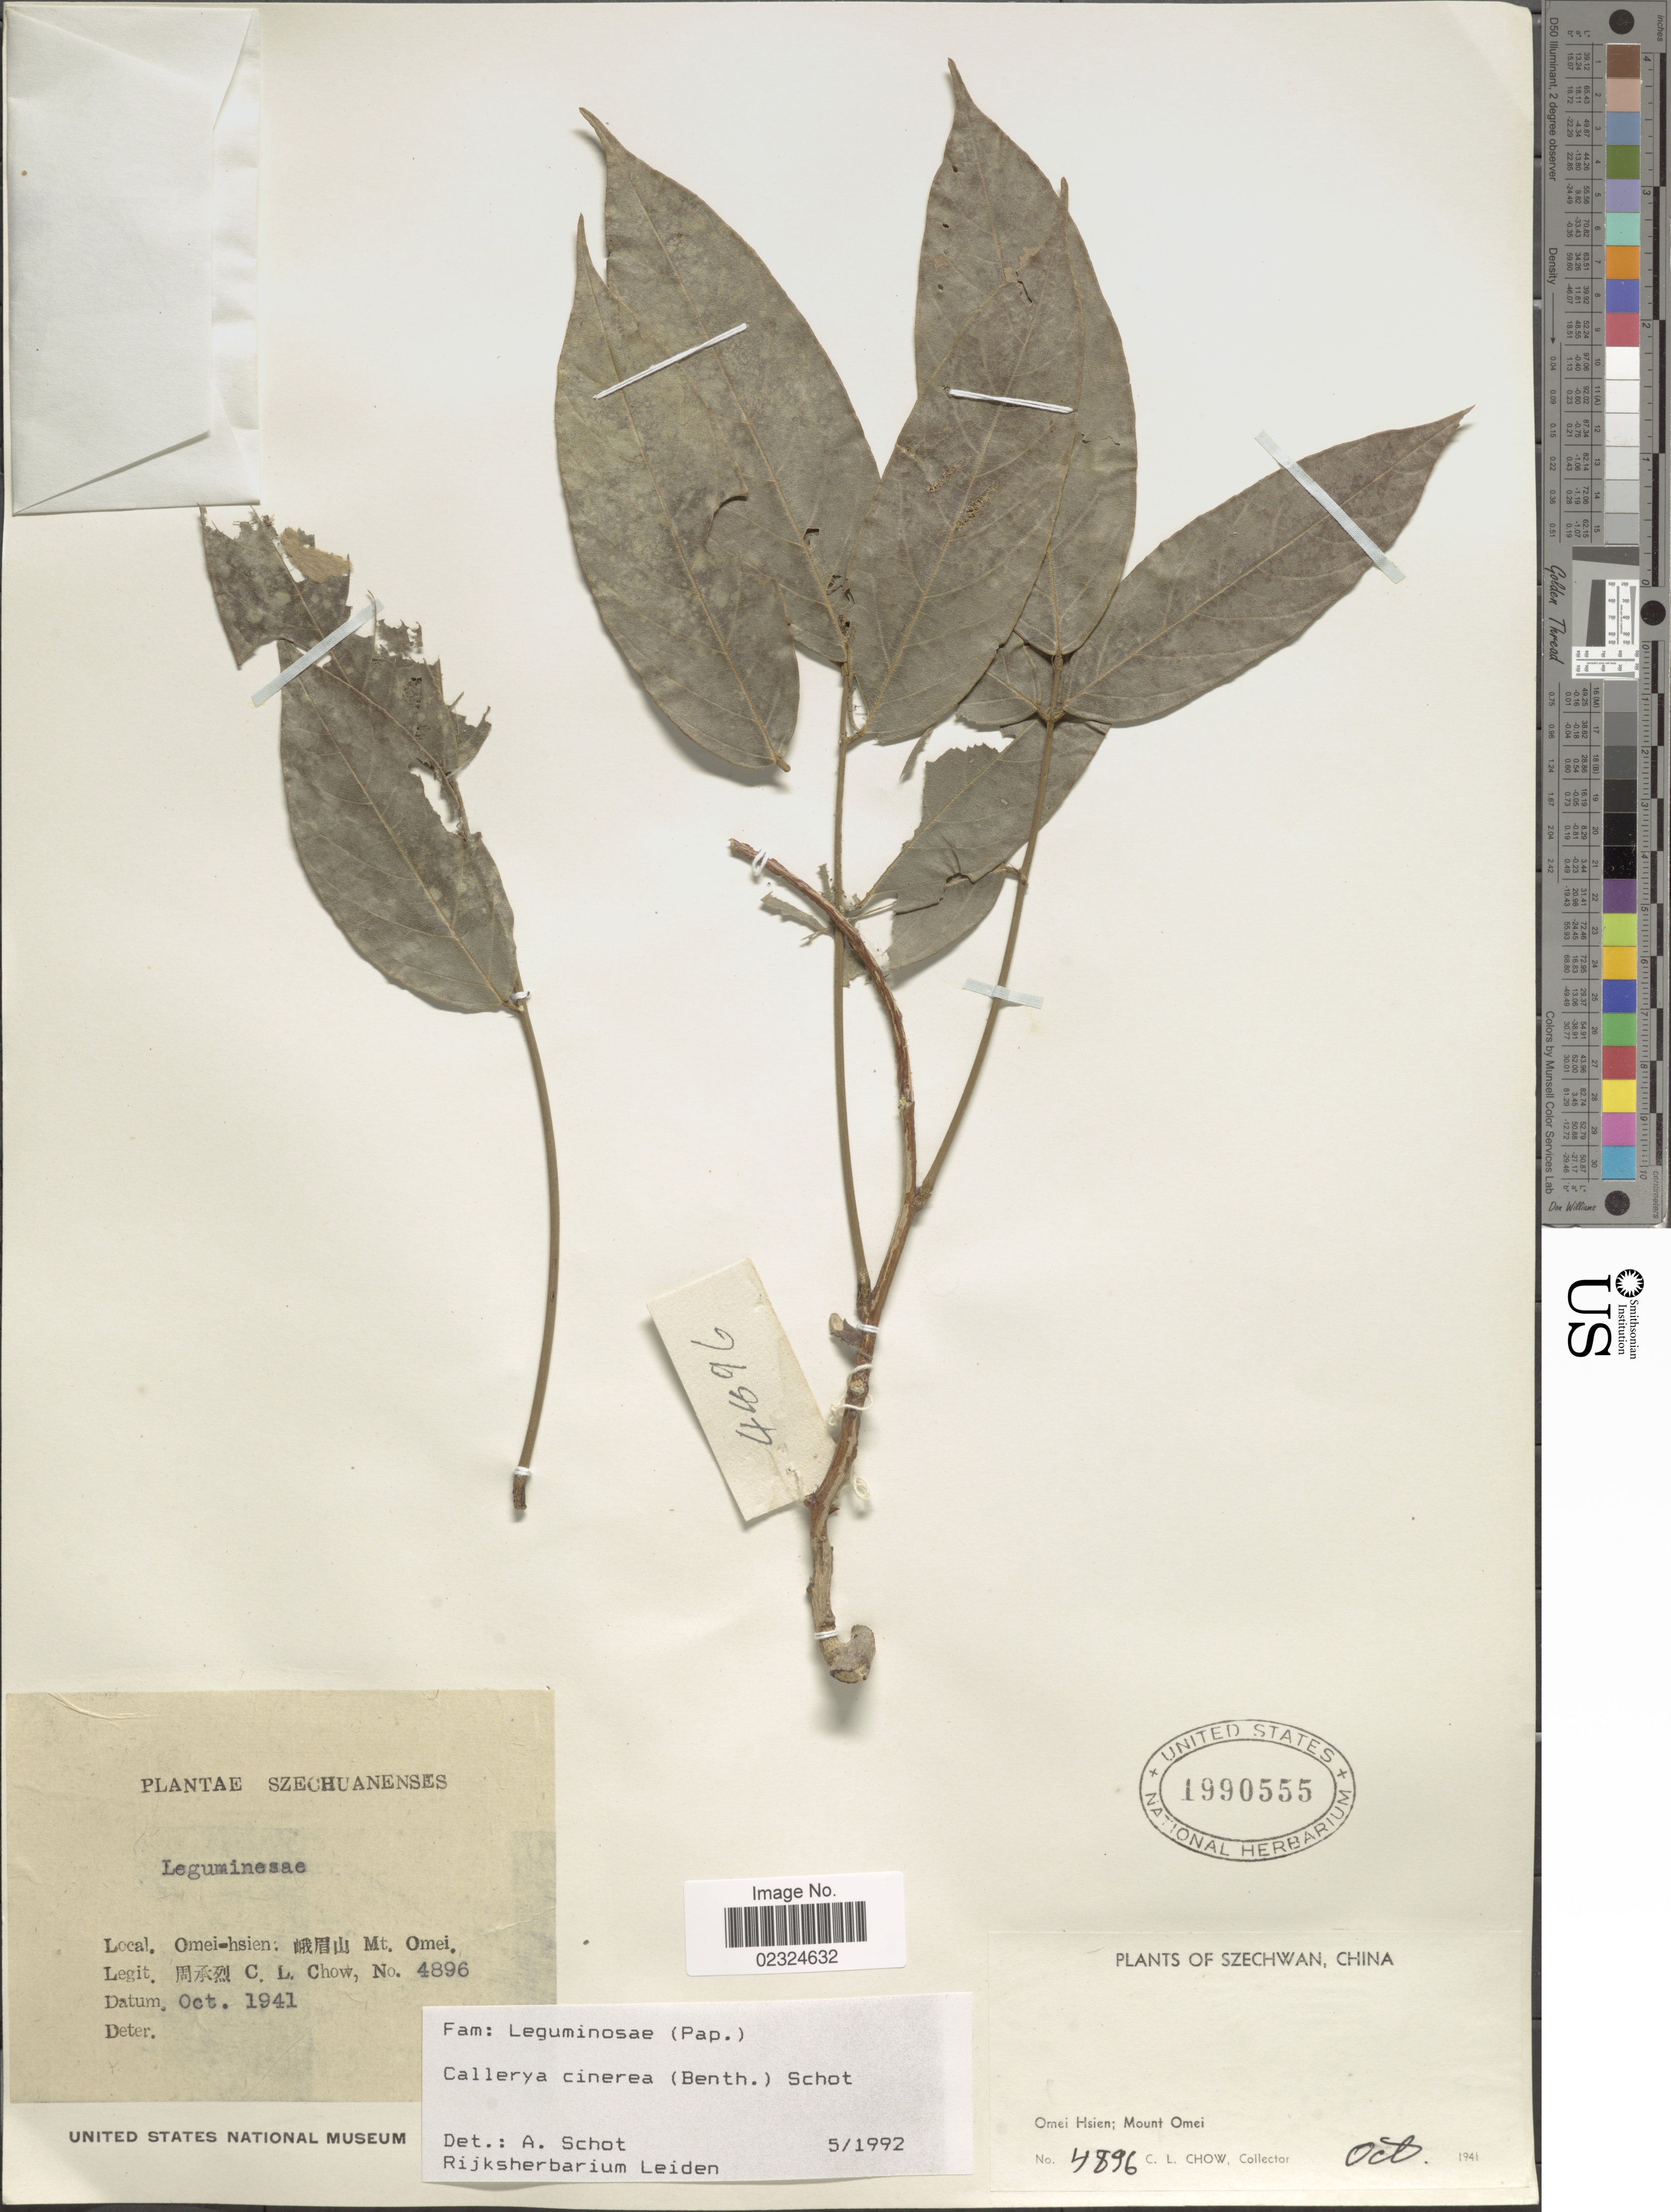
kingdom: Plantae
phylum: Tracheophyta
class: Magnoliopsida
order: Fabales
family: Fabaceae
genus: Callerya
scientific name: Callerya cinerea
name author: (Benth.) Schot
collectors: C. Chow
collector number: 4896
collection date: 1941-10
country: China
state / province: Sichuan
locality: Szechwan, Omei Hsien, Mount Omei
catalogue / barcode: US 1990555